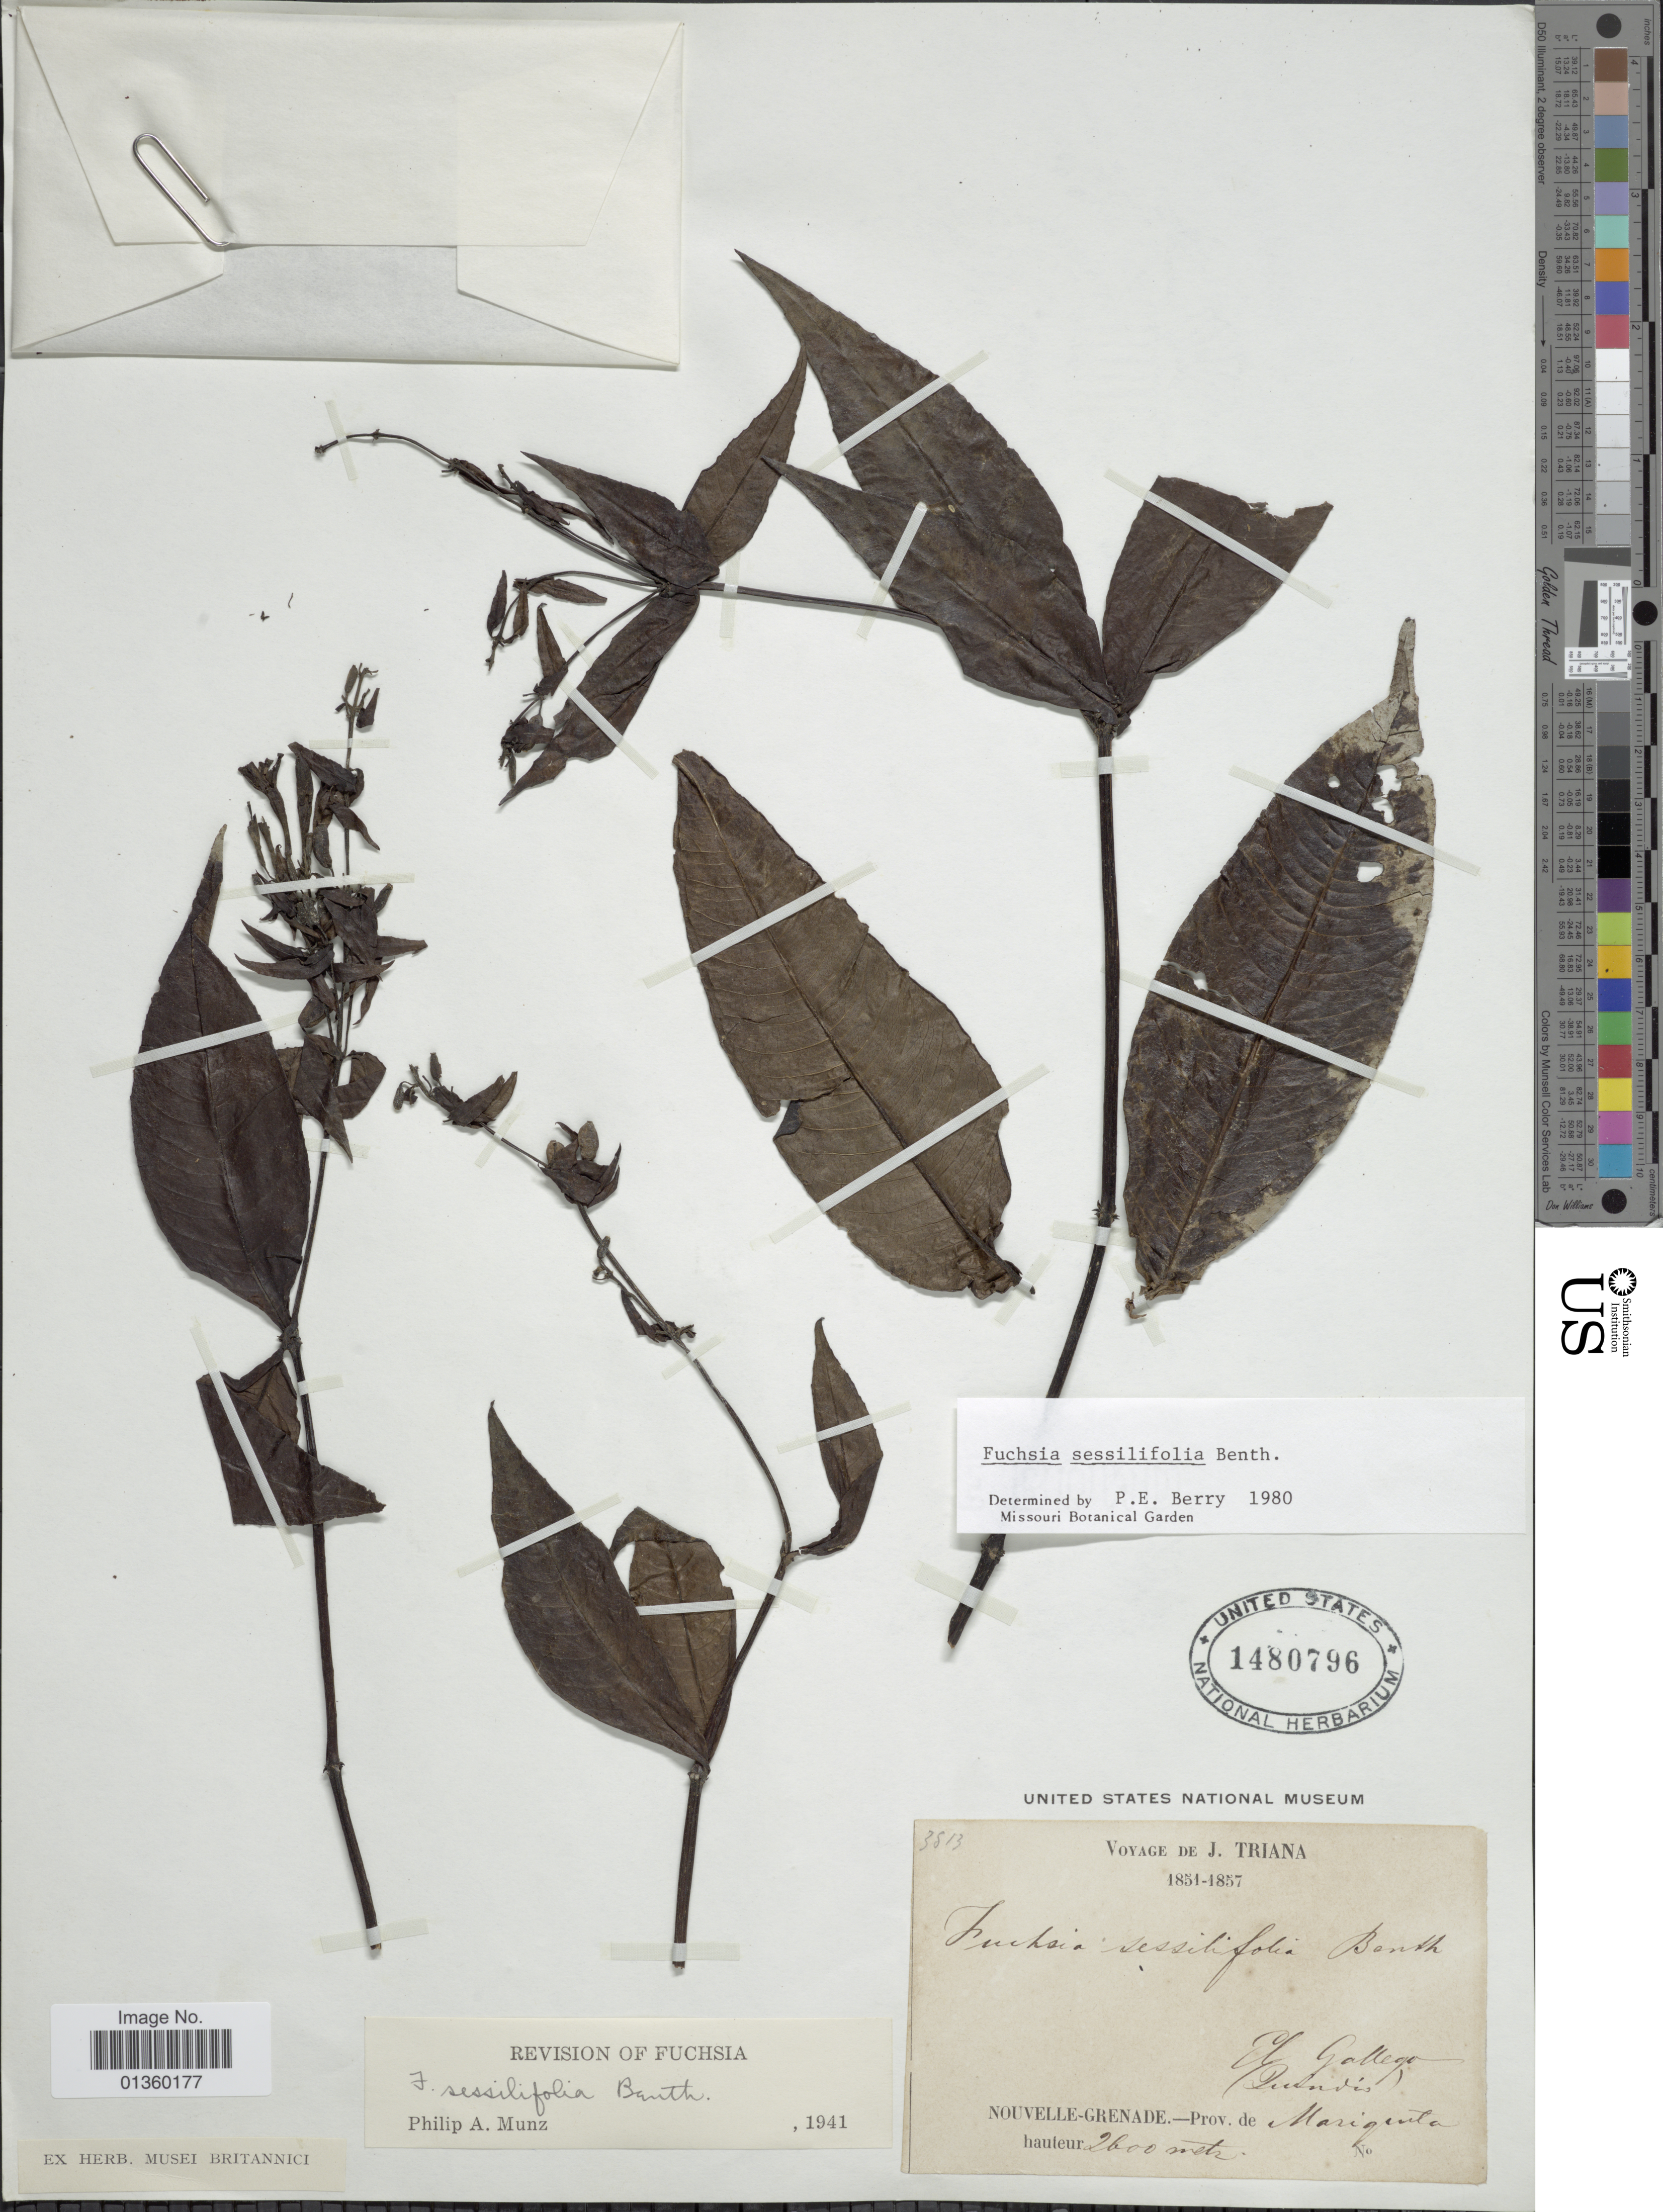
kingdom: Plantae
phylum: Tracheophyta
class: Magnoliopsida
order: Myrtales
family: Onagraceae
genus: Fuchsia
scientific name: Fuchsia sessilifolia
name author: Benth.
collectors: J. Triana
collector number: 3513*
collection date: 1851/1857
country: Colombia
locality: El Gallego Quindio, Nouvelle-Grenade, Prov. de Mariquita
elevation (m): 2600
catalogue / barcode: US 1480796